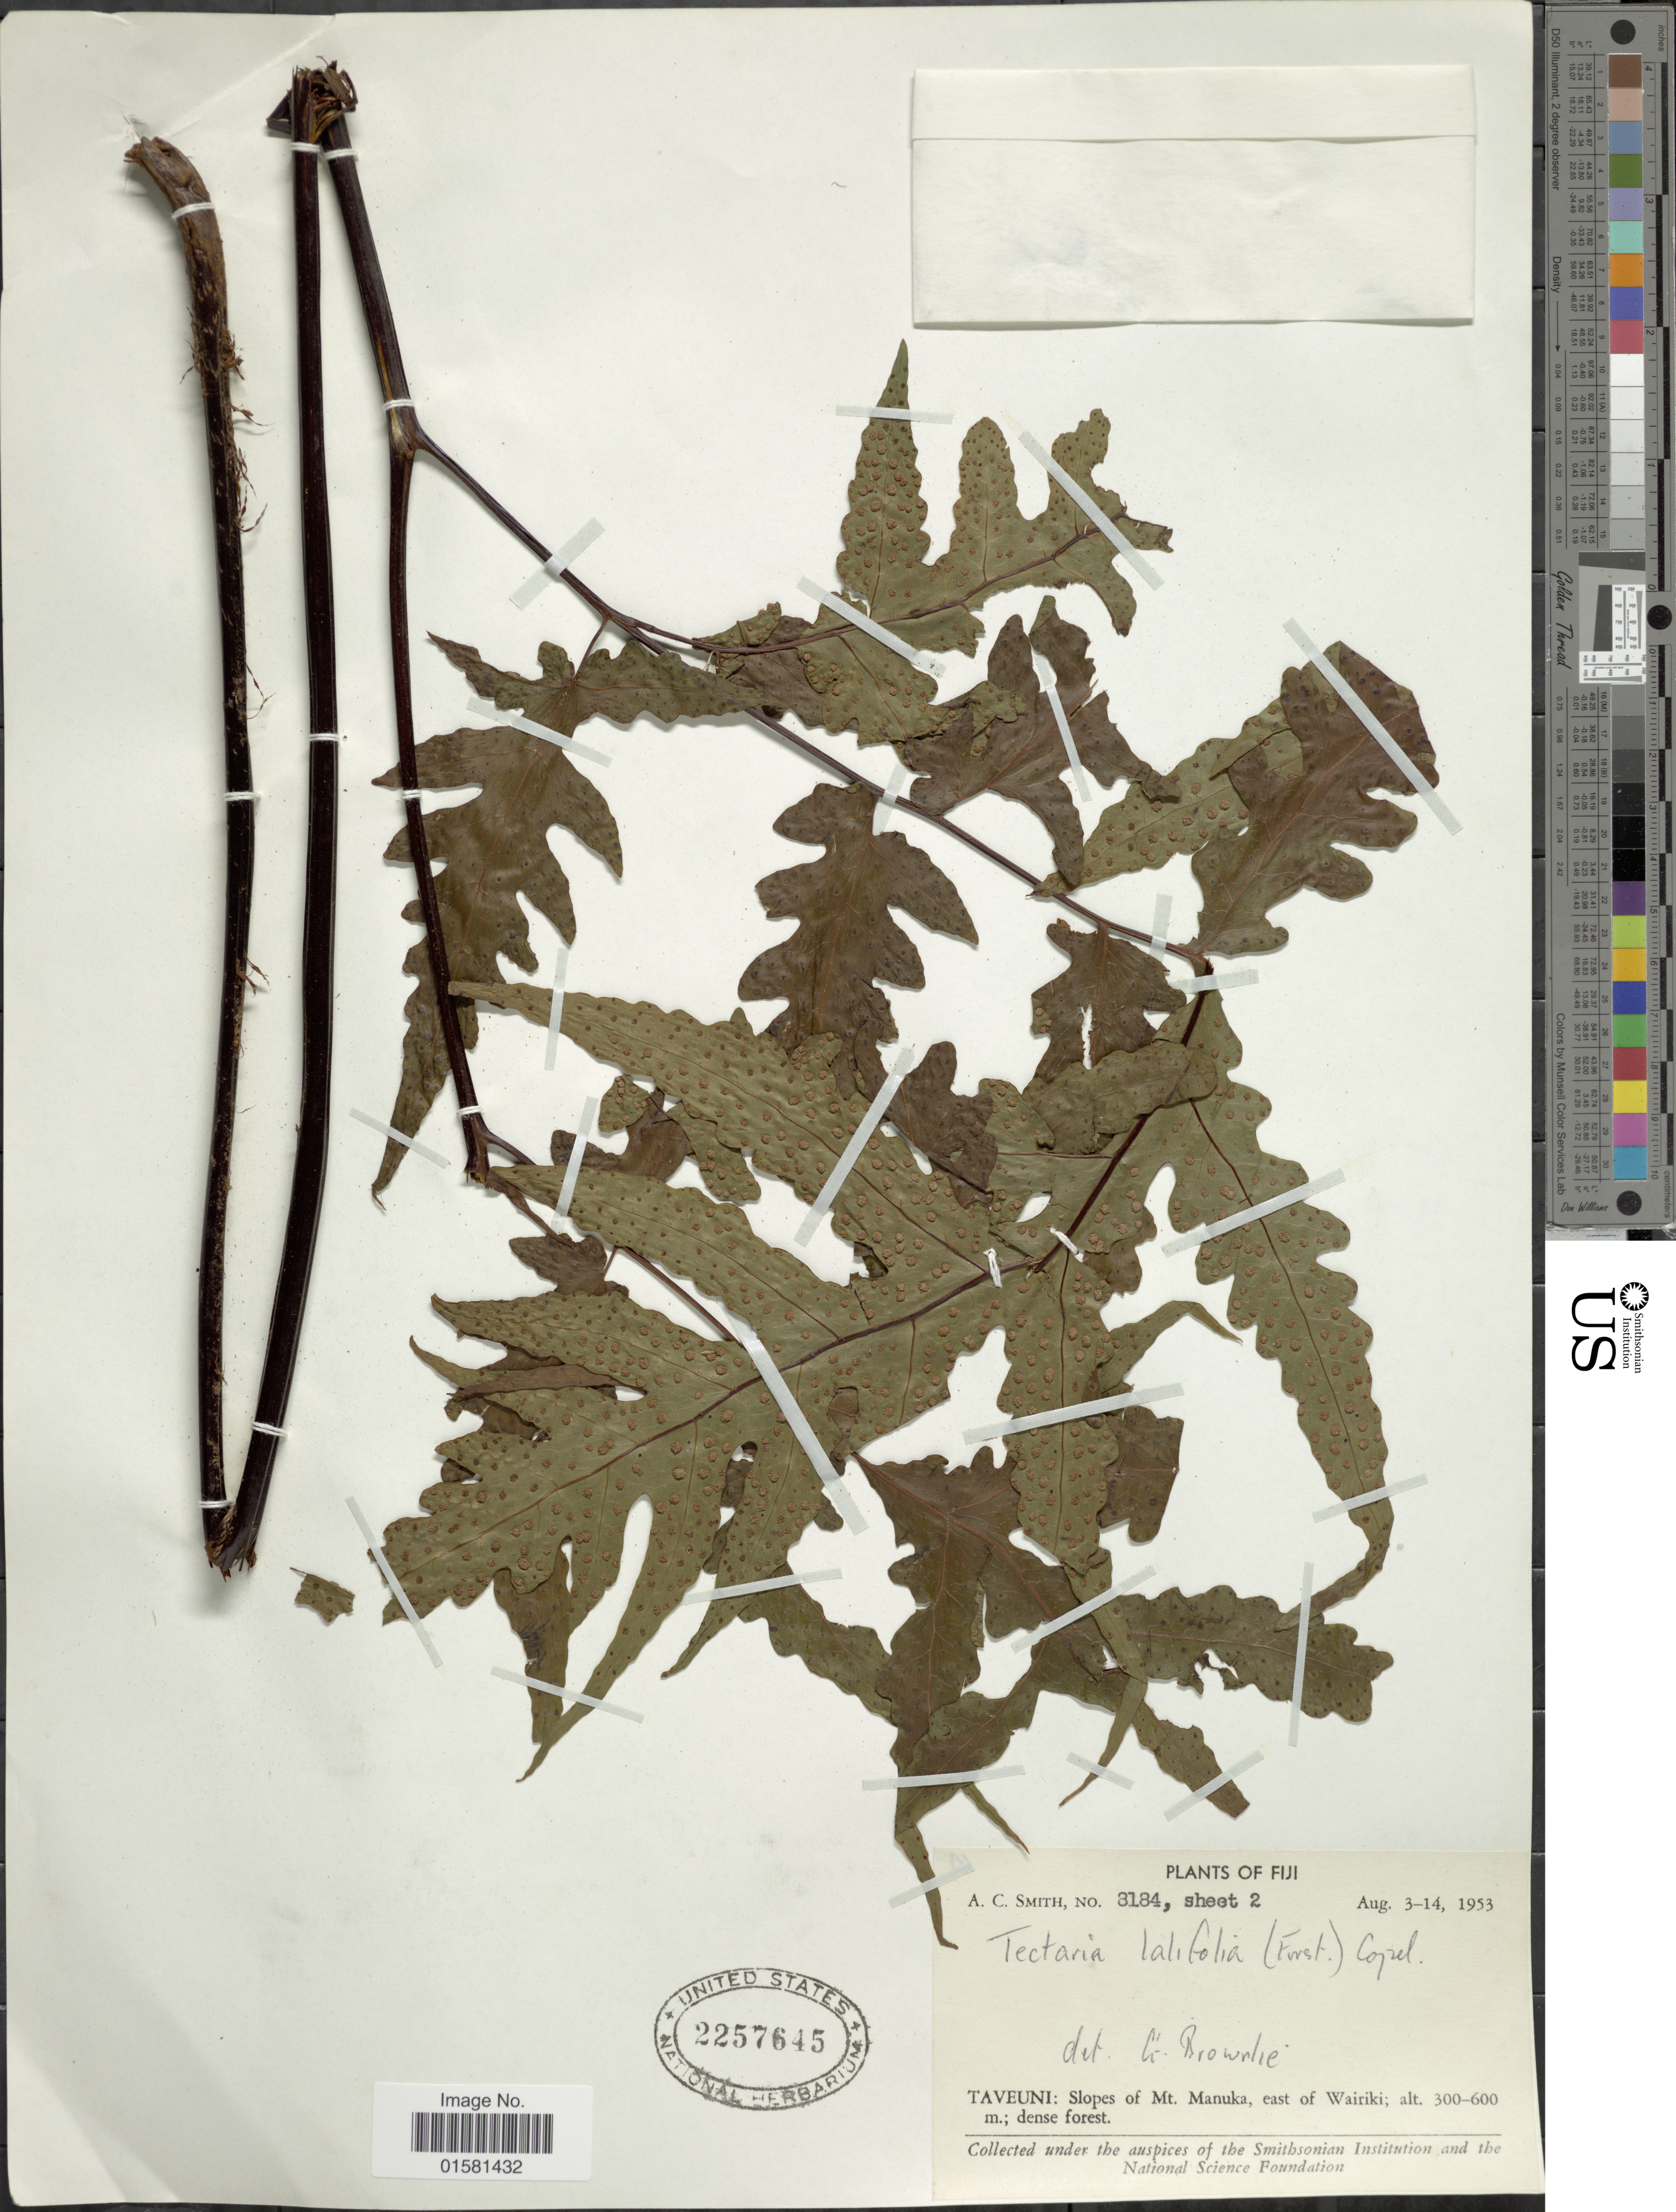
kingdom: Plantae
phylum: Tracheophyta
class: Polypodiopsida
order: Polypodiales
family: Tectariaceae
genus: Tectaria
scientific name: Tectaria latifolia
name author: (G. Forst.) Copel.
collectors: A. C. Smith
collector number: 8184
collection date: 1953-08-03/1953-08-14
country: Fiji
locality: Fiji, Taveuini: Slopes of Mt. Manuka, east of Wairiki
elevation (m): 300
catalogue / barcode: US 2257645